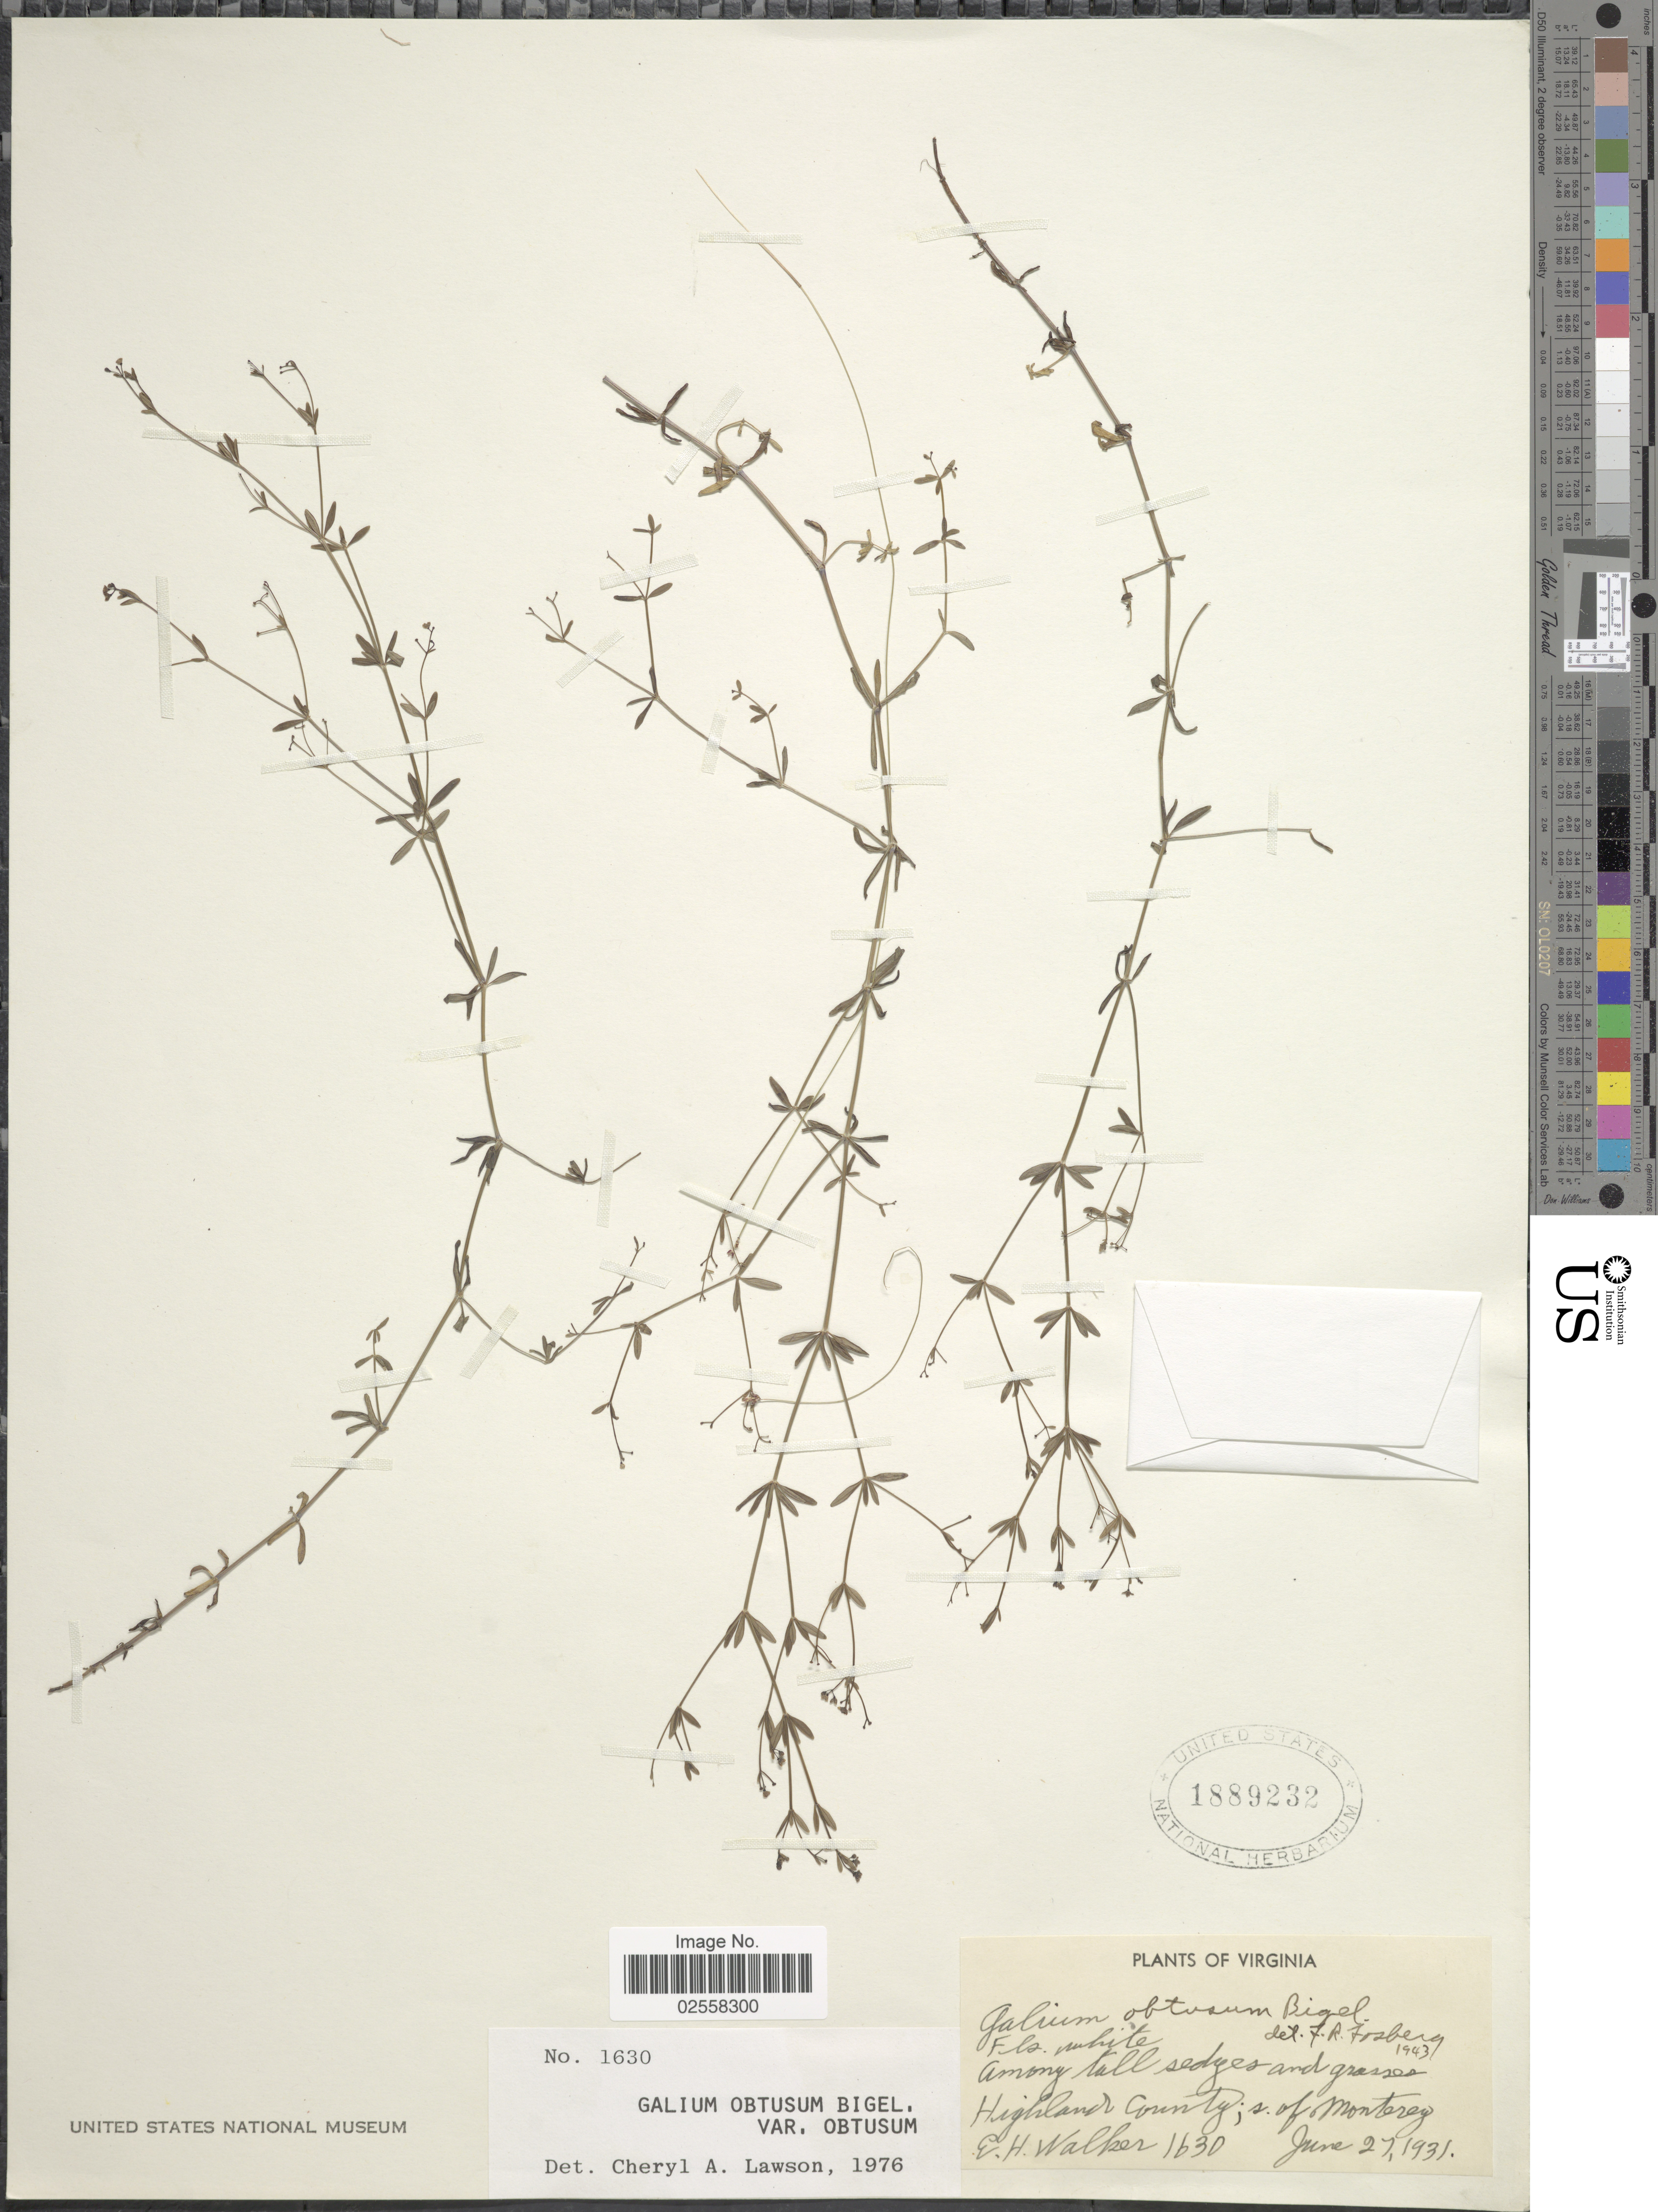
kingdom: Plantae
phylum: Tracheophyta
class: Magnoliopsida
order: Gentianales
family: Rubiaceae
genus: Galium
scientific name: Galium obtusum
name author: Bigelow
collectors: E. H. Walker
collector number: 1630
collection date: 1931-06-27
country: United States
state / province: Virginia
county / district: Highland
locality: Highland County, s. of Monterey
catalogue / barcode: US 1889232